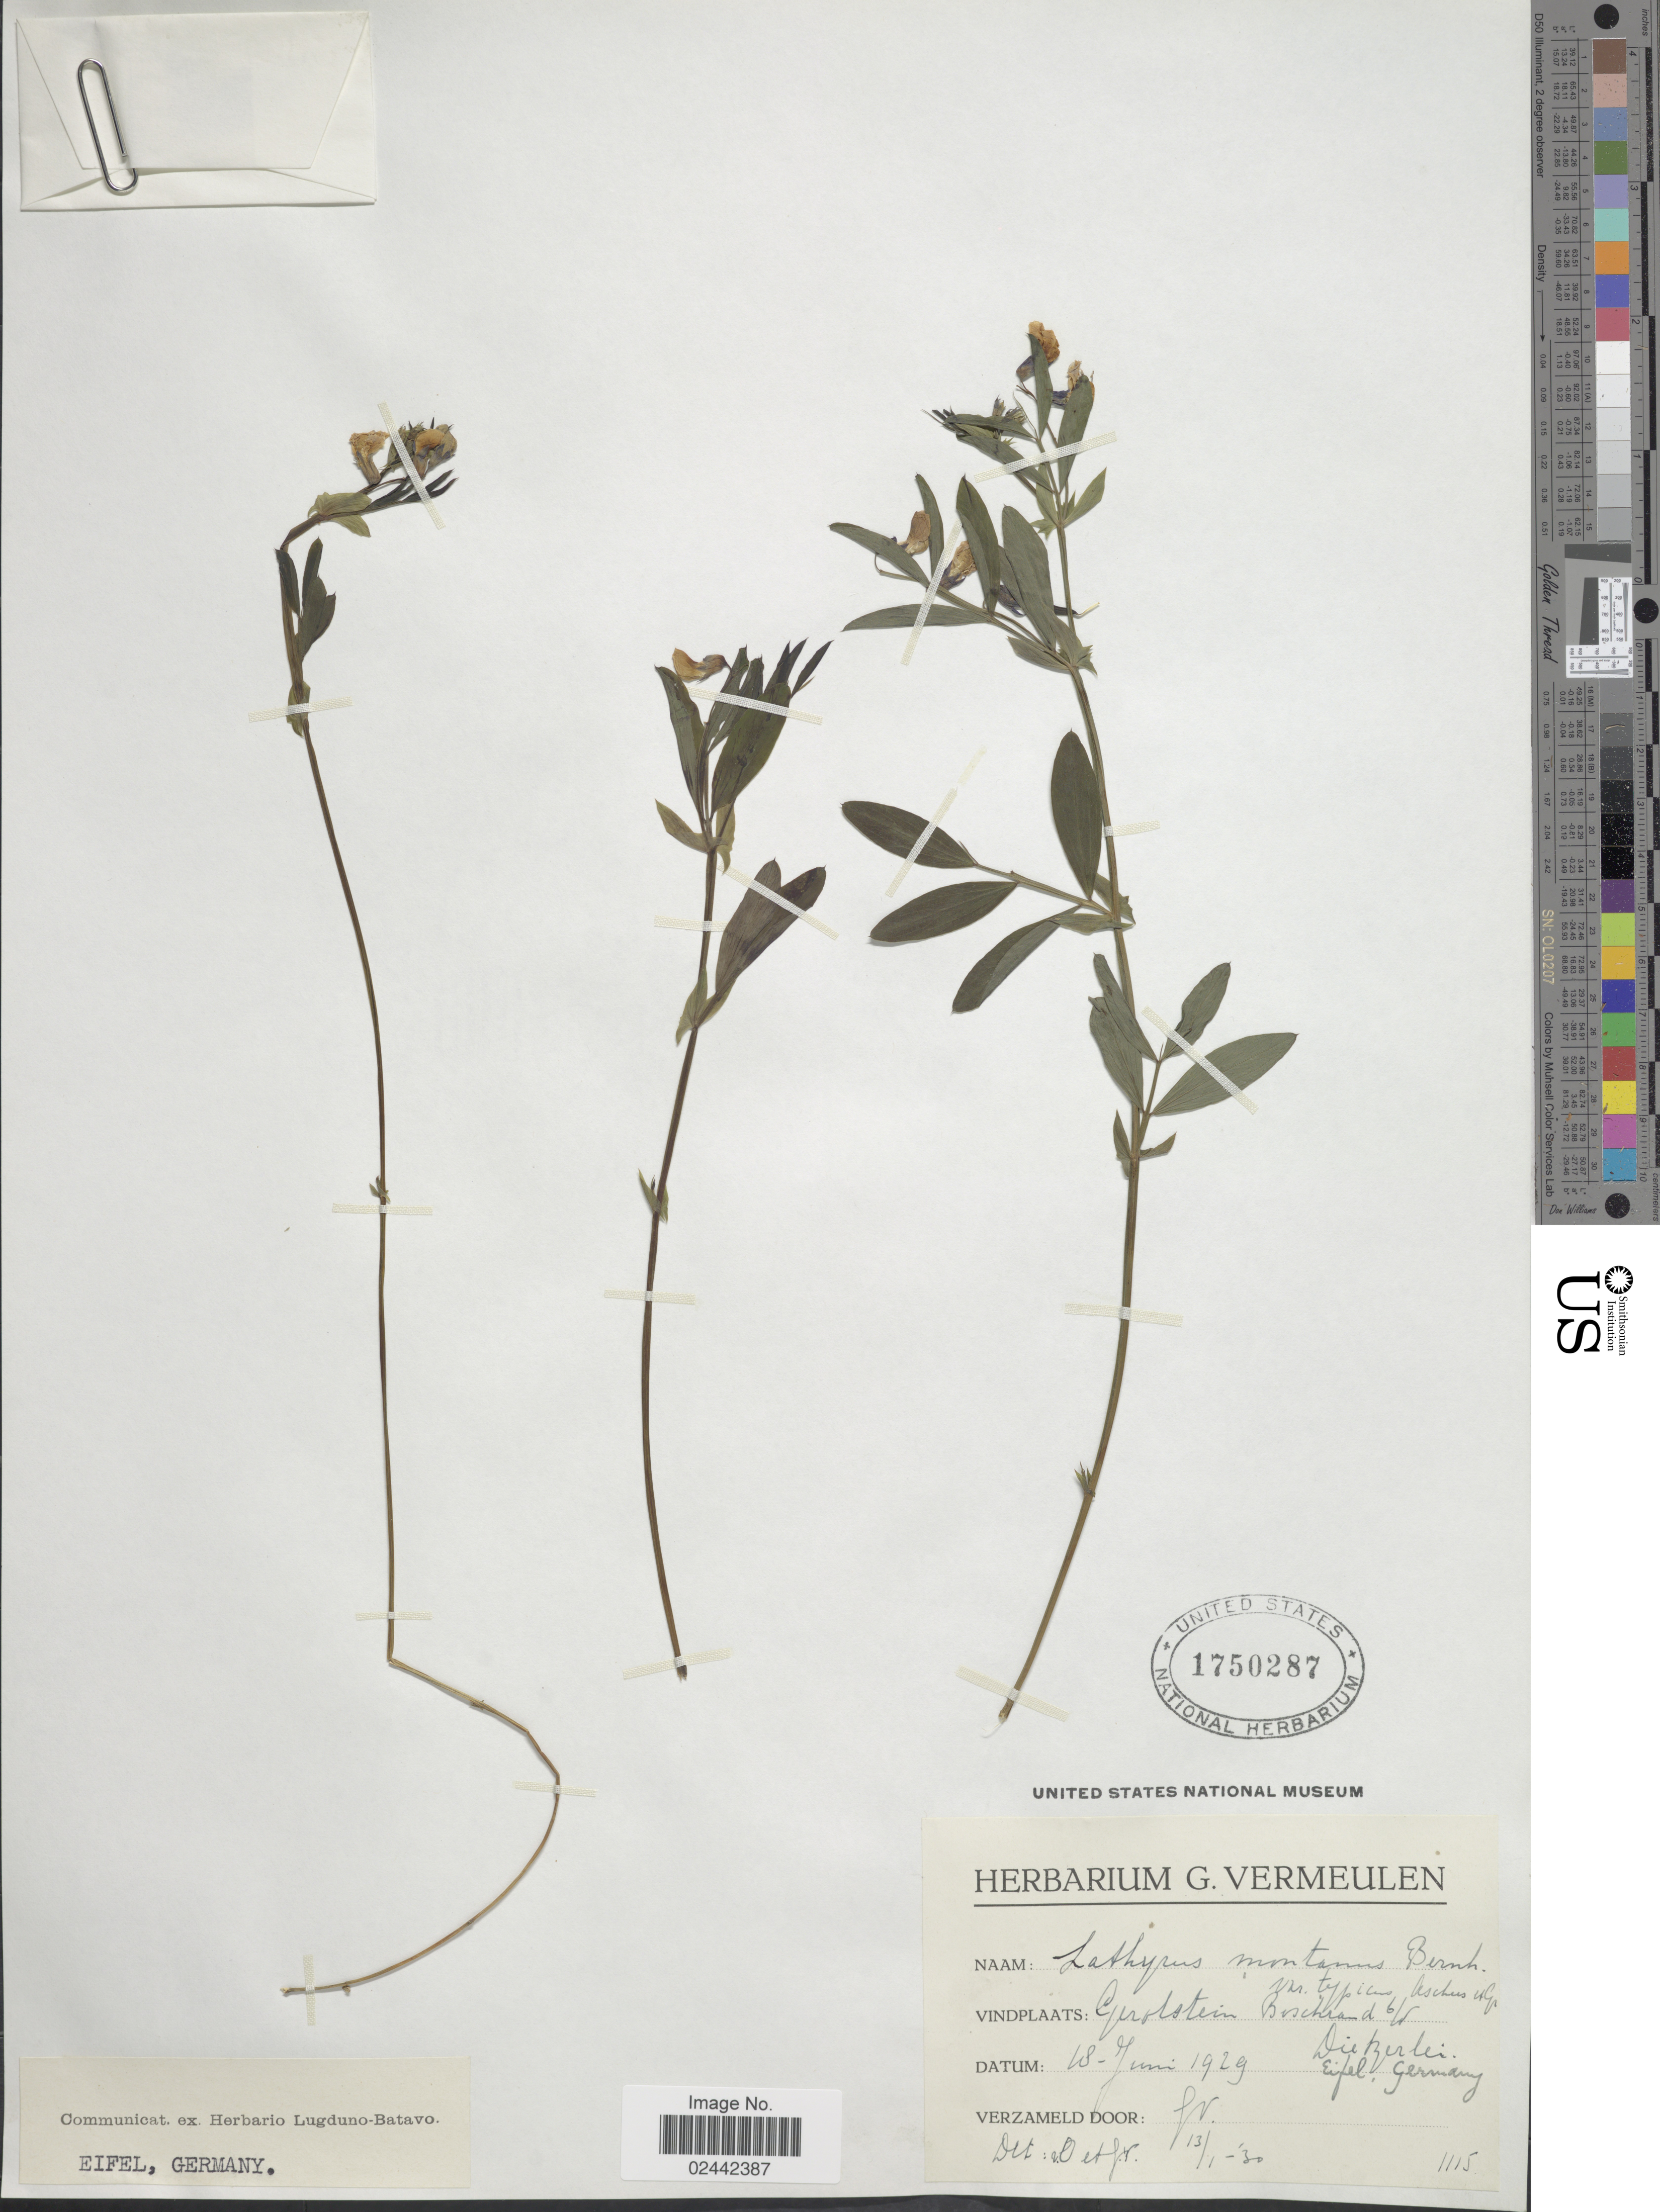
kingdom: Plantae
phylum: Tracheophyta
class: Magnoliopsida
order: Fabales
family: Fabaceae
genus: Lathyrus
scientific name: Lathyrus montanus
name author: Bernh.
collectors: G. Vermeulen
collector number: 1115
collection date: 1929-06-18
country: Germany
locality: Gerolstein Boschrand b/d Dietzerlei Eifel [interpreted]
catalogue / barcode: US 1750287